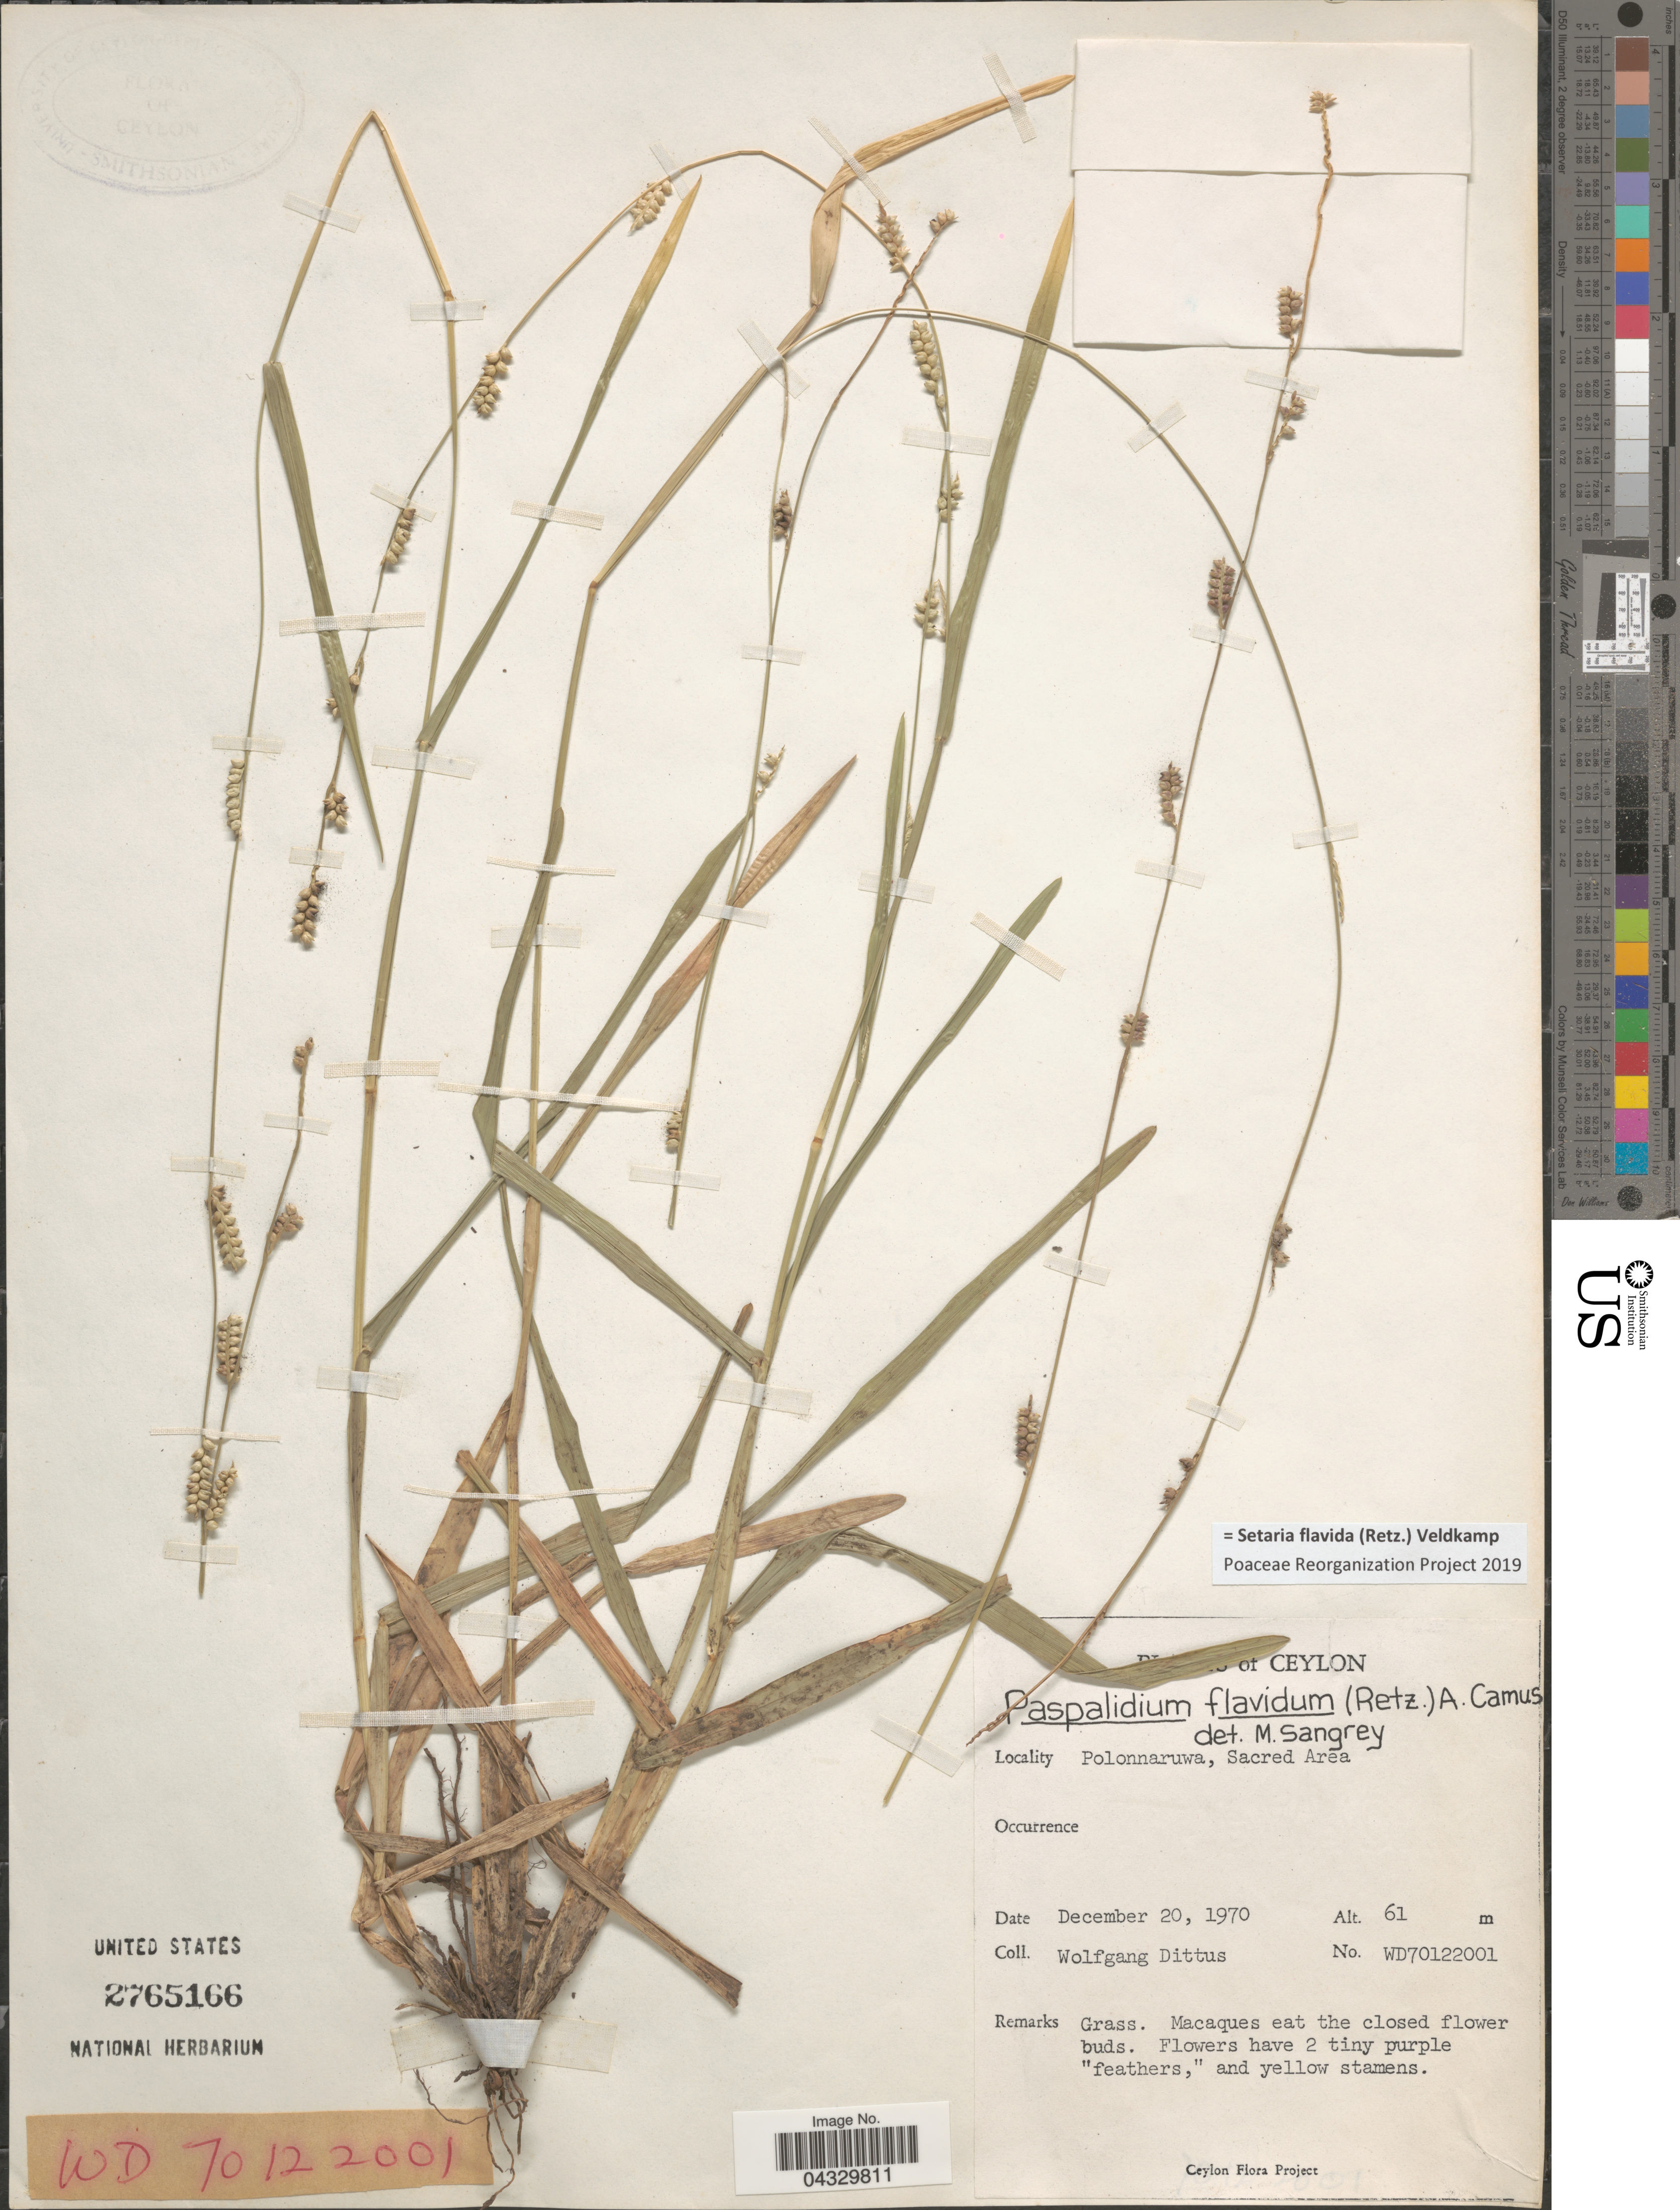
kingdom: Plantae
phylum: Tracheophyta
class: Liliopsida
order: Poales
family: Poaceae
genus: Setaria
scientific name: Setaria flavida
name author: (Retz.) Veldkamp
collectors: W. Dittus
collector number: WD70122001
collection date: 1970-12-20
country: Sri Lanka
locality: Ceylon. Polonnaruwa, Sacred Area.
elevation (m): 61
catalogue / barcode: US 2765166